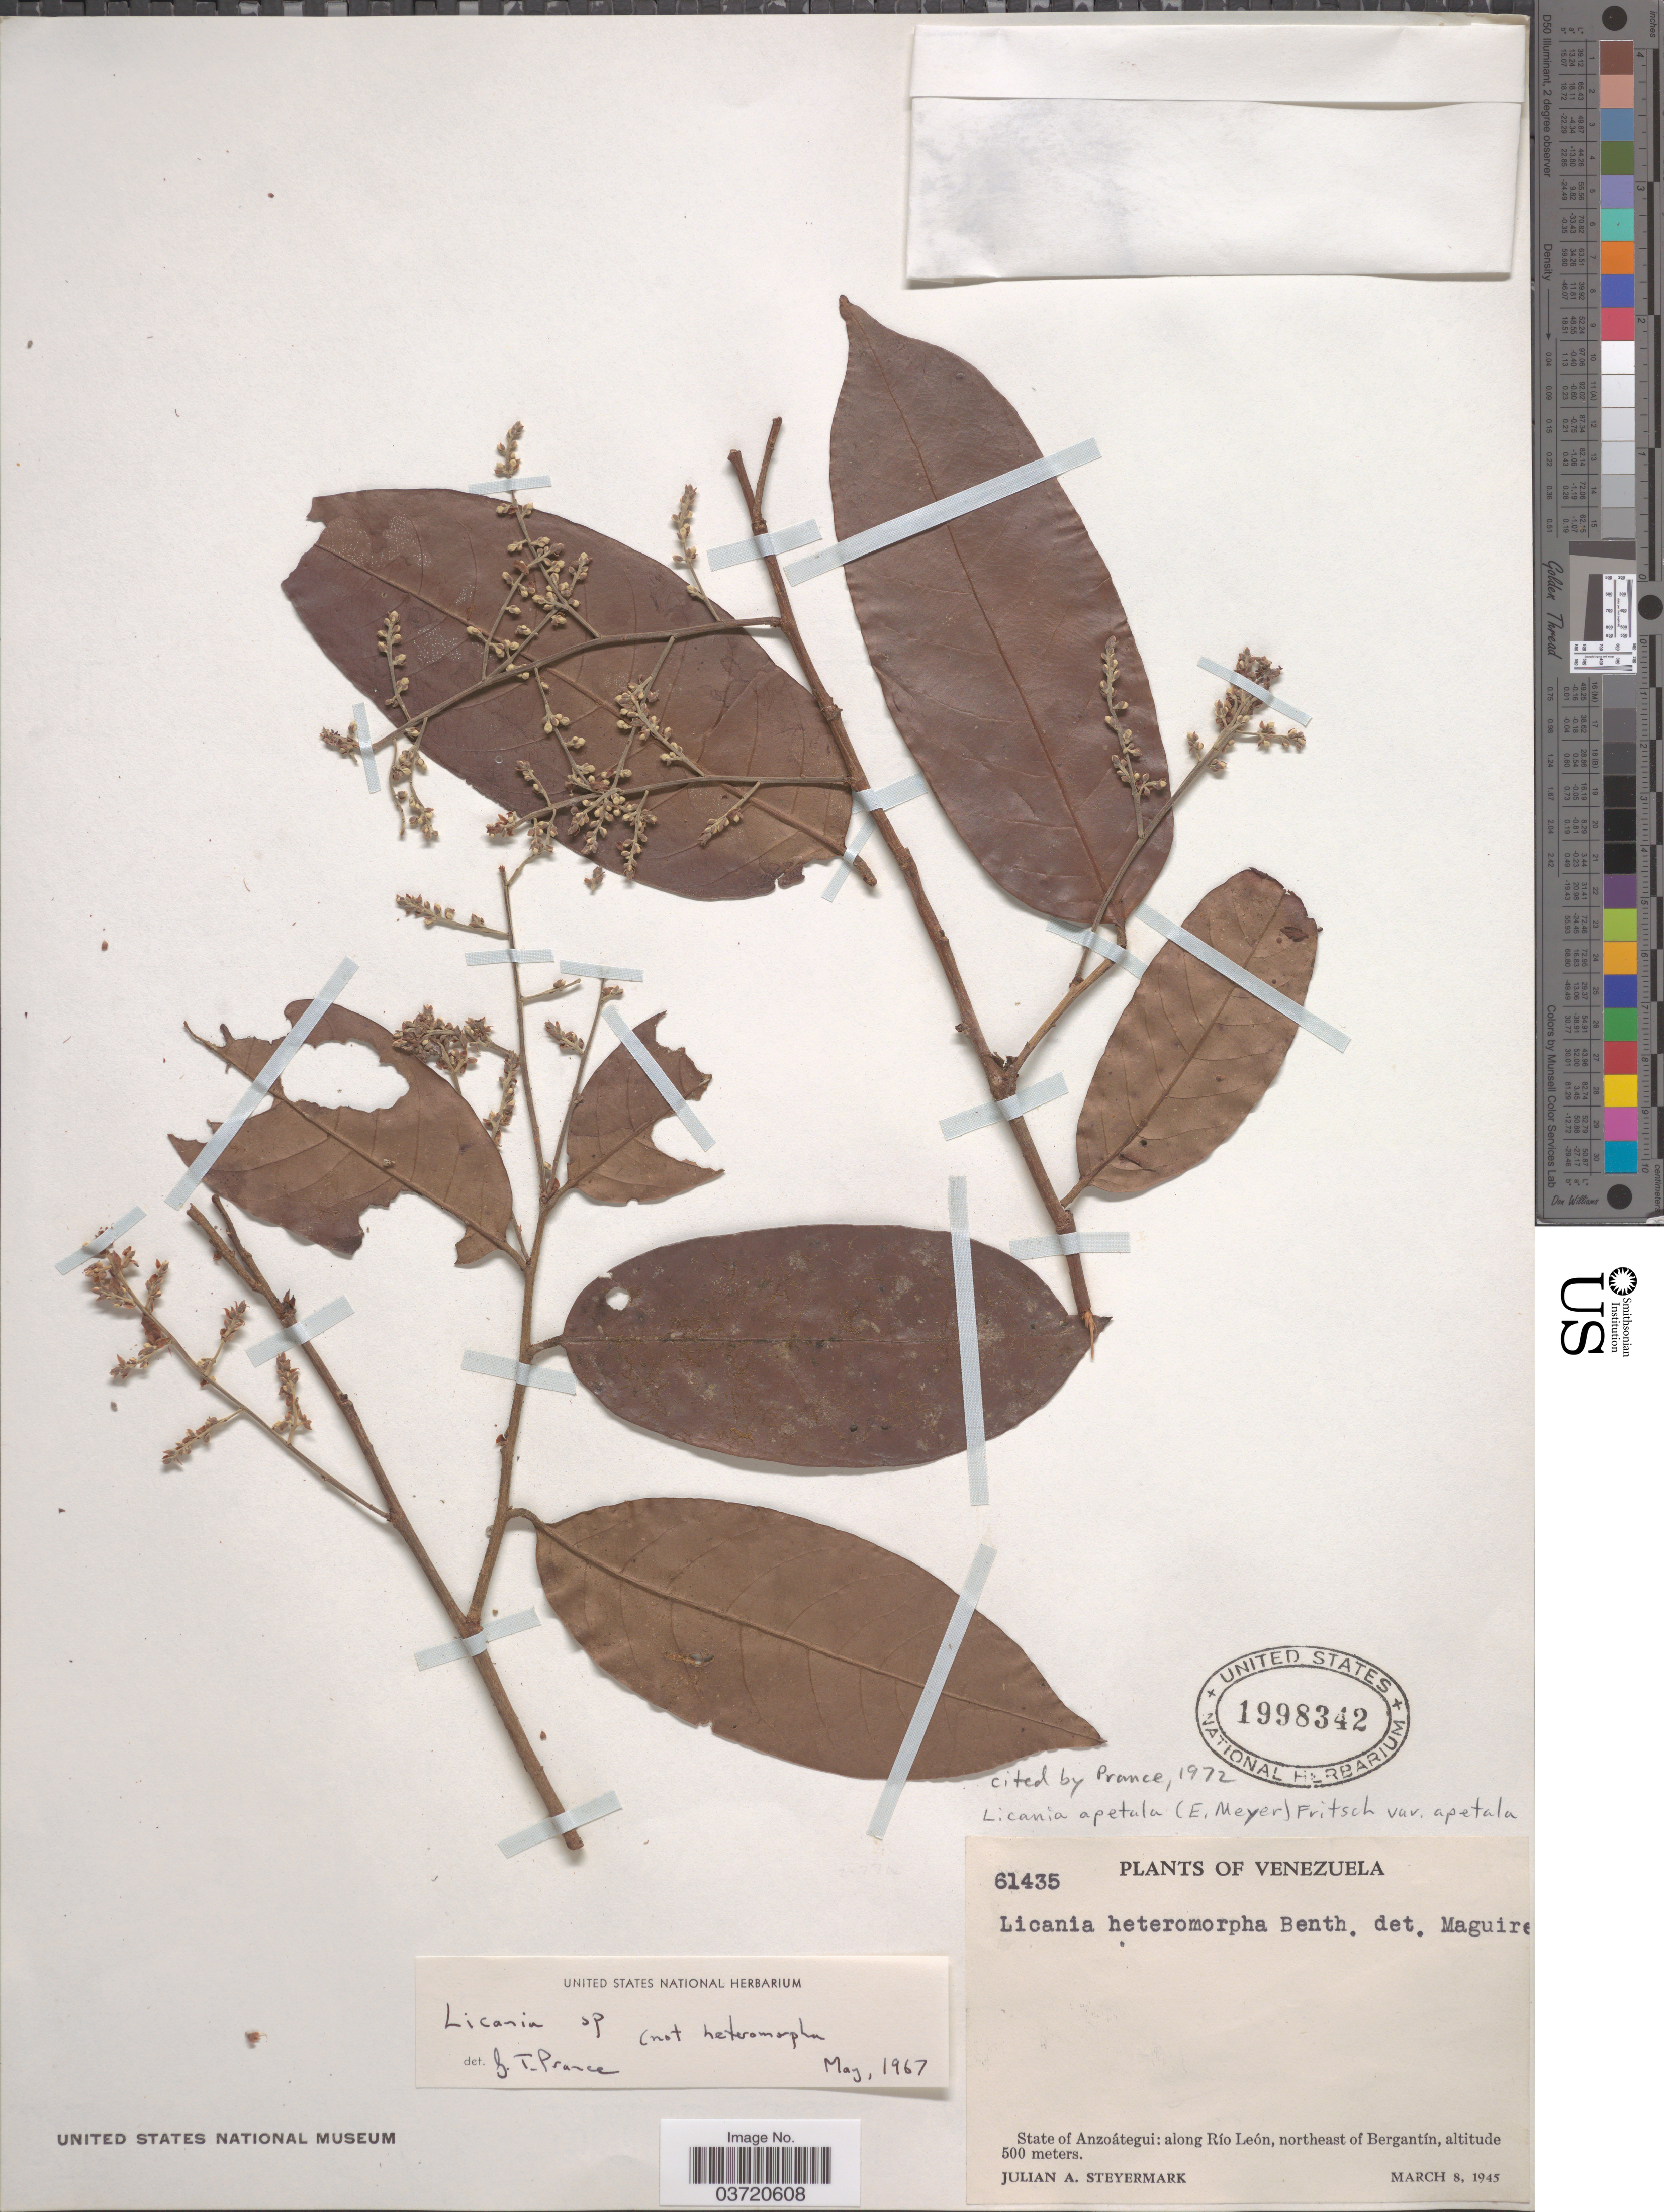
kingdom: Plantae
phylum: Tracheophyta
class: Magnoliopsida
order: Malpighiales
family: Chrysobalanaceae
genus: Leptobalanus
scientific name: Leptobalanus apetalus var. apetalus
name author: (E. Mey.) Sothers & Prance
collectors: J. Steyermark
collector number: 61435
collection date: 1945-03-08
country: Venezuela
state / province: Anzoategui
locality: Along Río León, northeast of Bergantín.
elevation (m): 500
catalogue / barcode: US 1998342